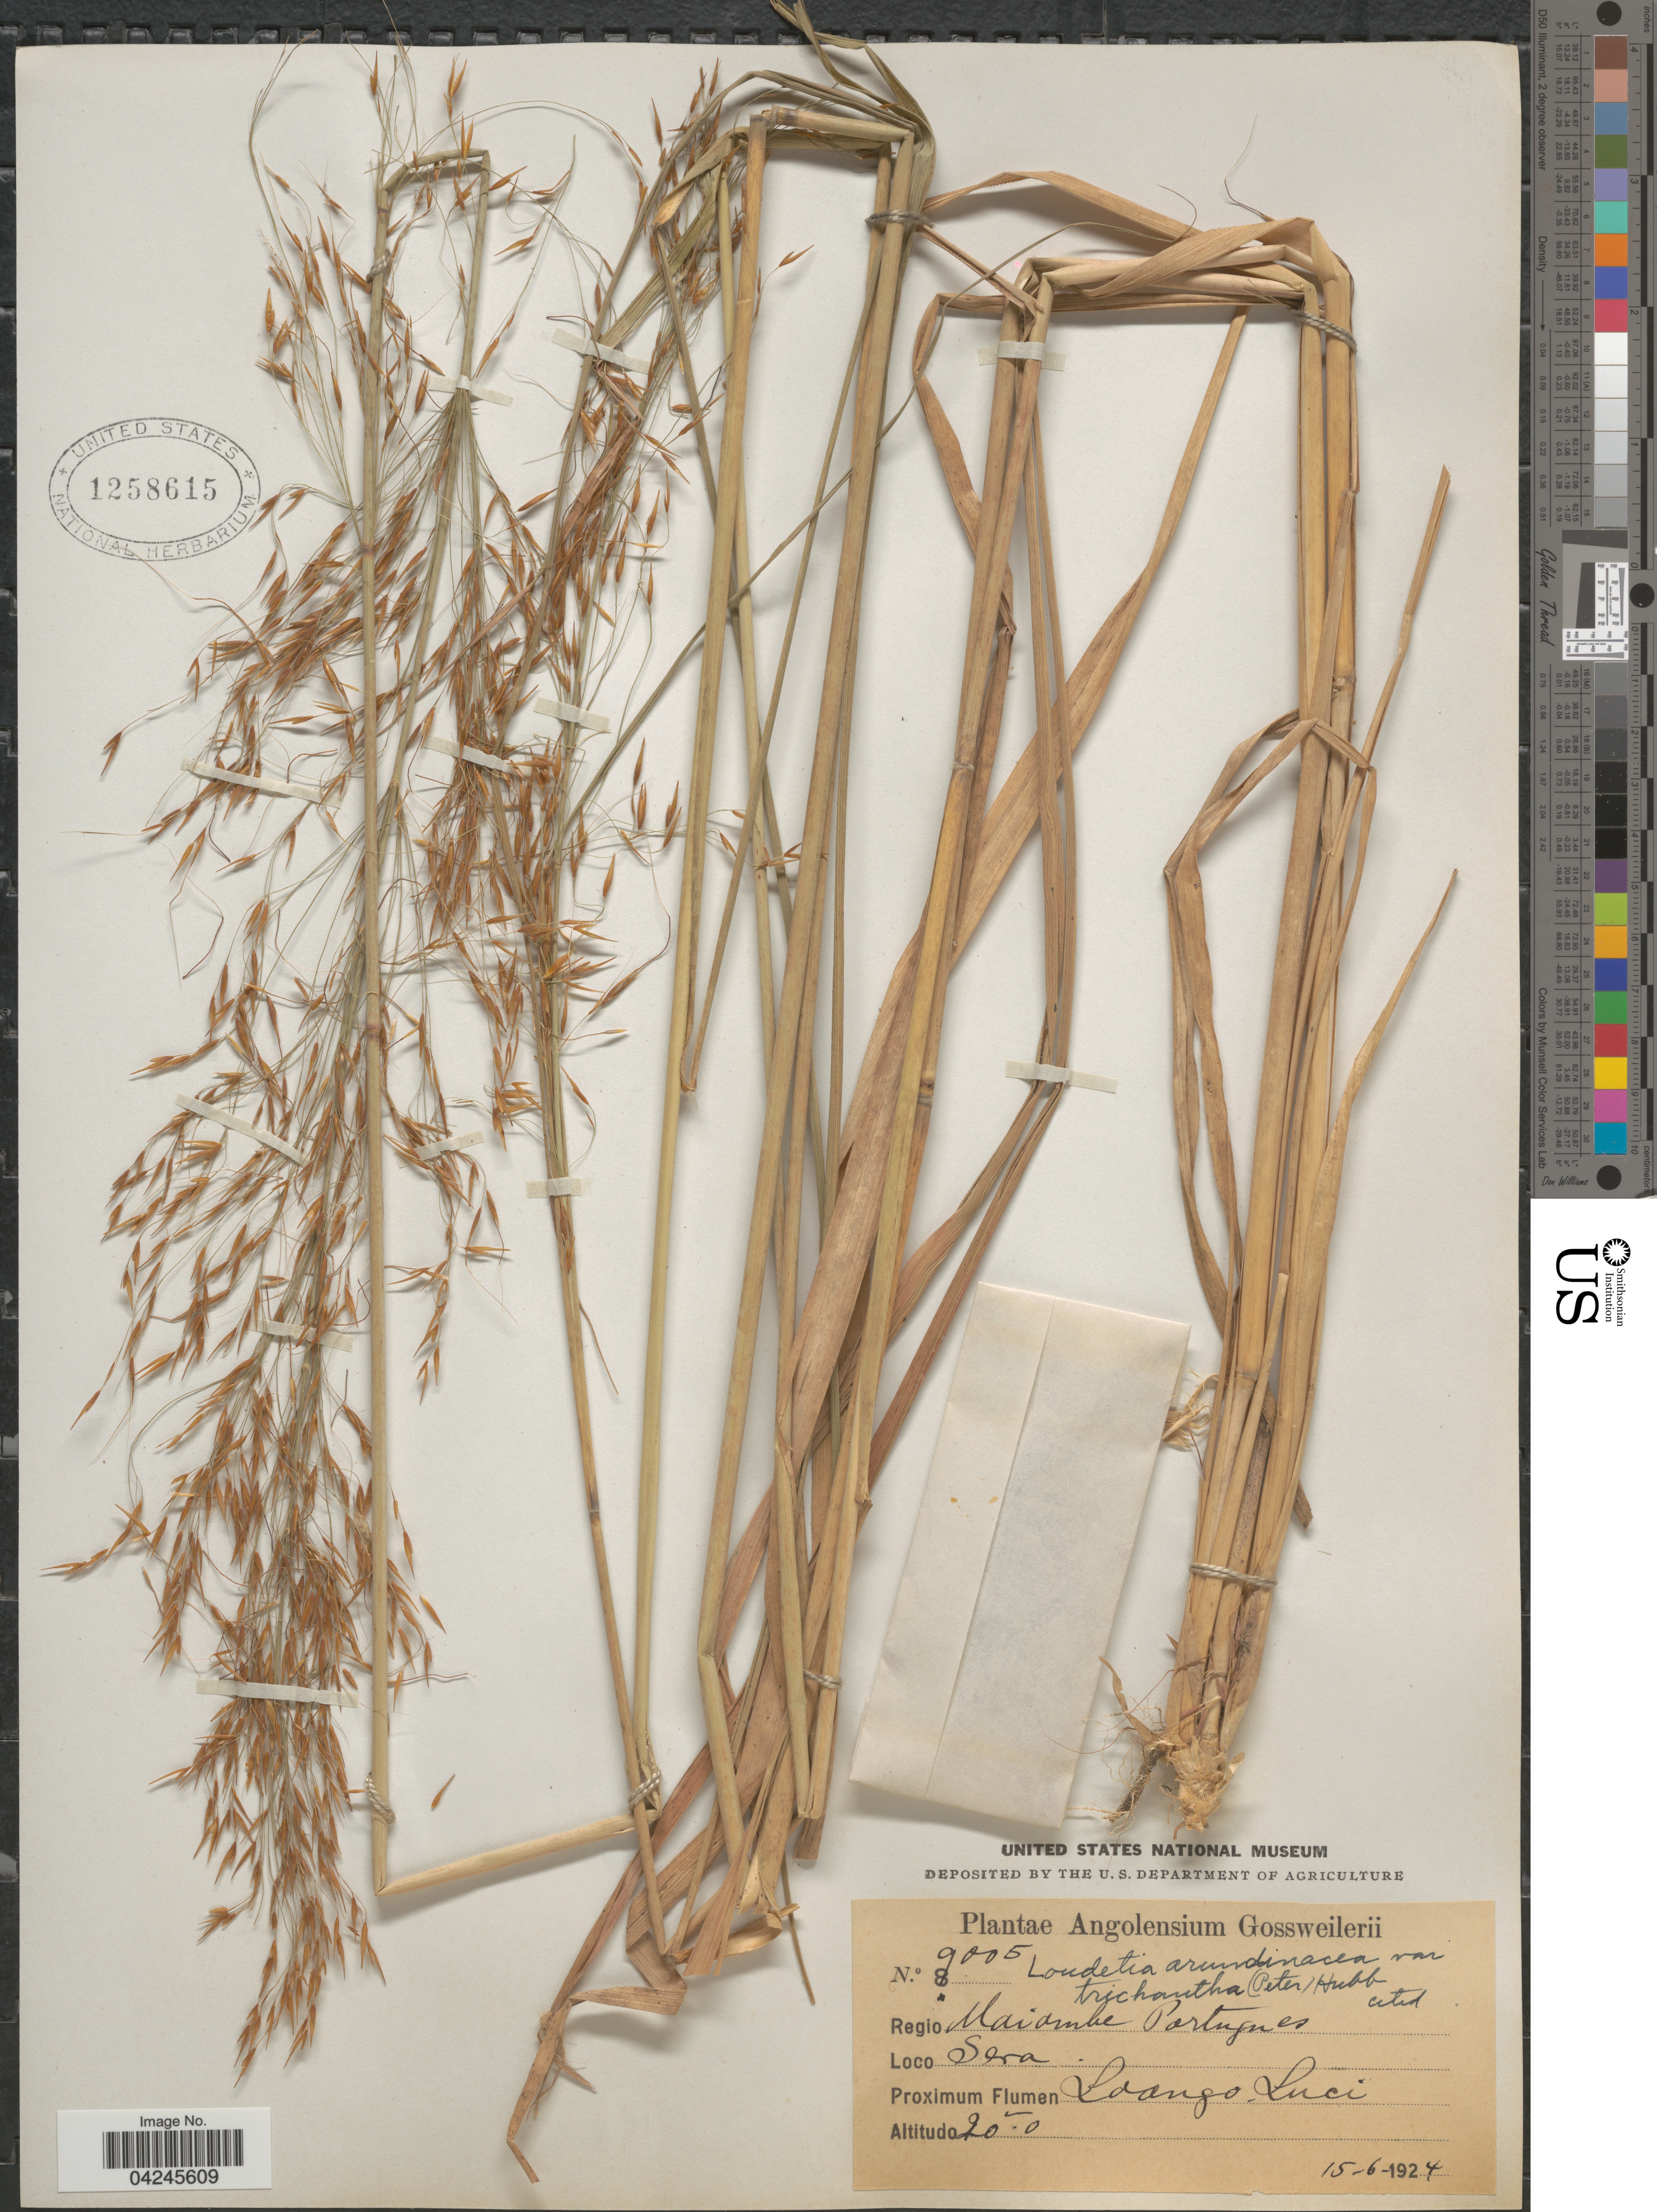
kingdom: Plantae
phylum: Tracheophyta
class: Liliopsida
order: Poales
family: Poaceae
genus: Loudetia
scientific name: Loudetia arundinacea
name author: (Hochst. ex A. Rich.) Steud.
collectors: -. Gossweiler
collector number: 9005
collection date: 1924-06-15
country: Angola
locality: Regio Maiambe Portugues. Sera. Proximum Flumen Loango Luci.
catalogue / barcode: US 1258615